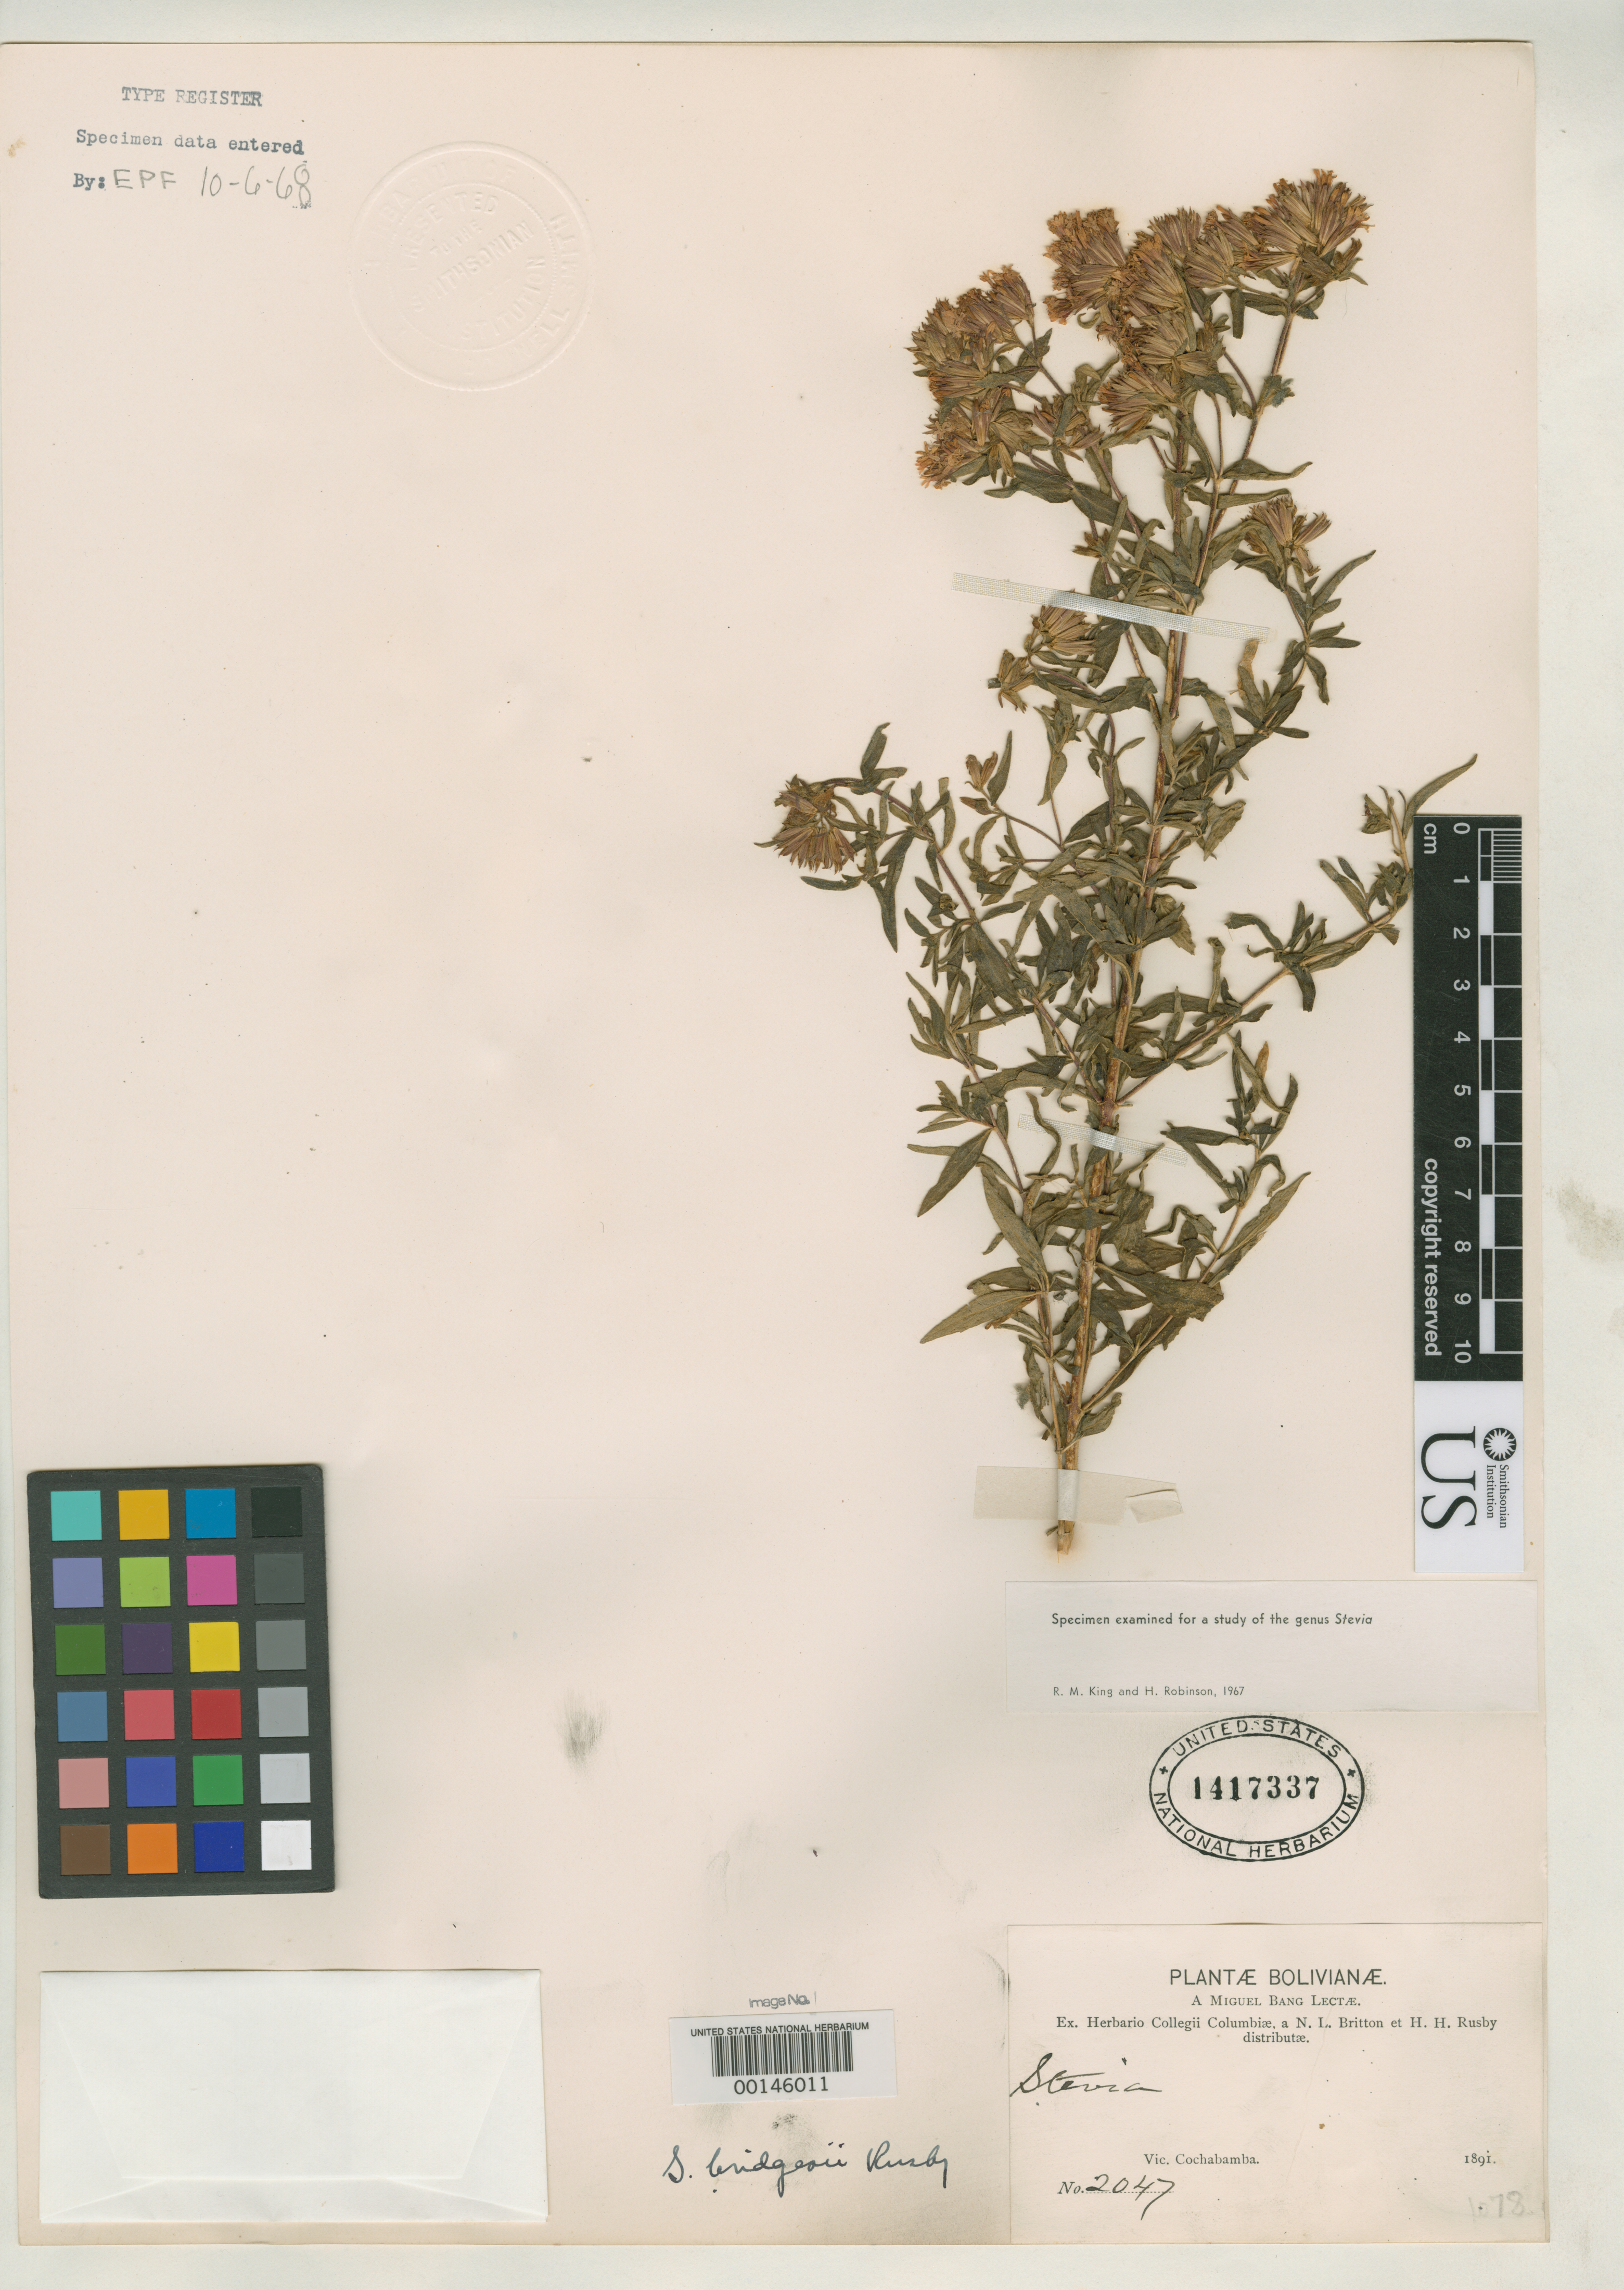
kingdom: Plantae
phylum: Tracheophyta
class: Magnoliopsida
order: Asterales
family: Asteraceae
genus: Stevia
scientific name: Stevia bridgesii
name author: Rusby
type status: Isotype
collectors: M. Bang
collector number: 2047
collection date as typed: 1891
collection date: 1891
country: Bolivia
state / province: Cochabamba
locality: Cochabamba.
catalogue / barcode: US 1417337